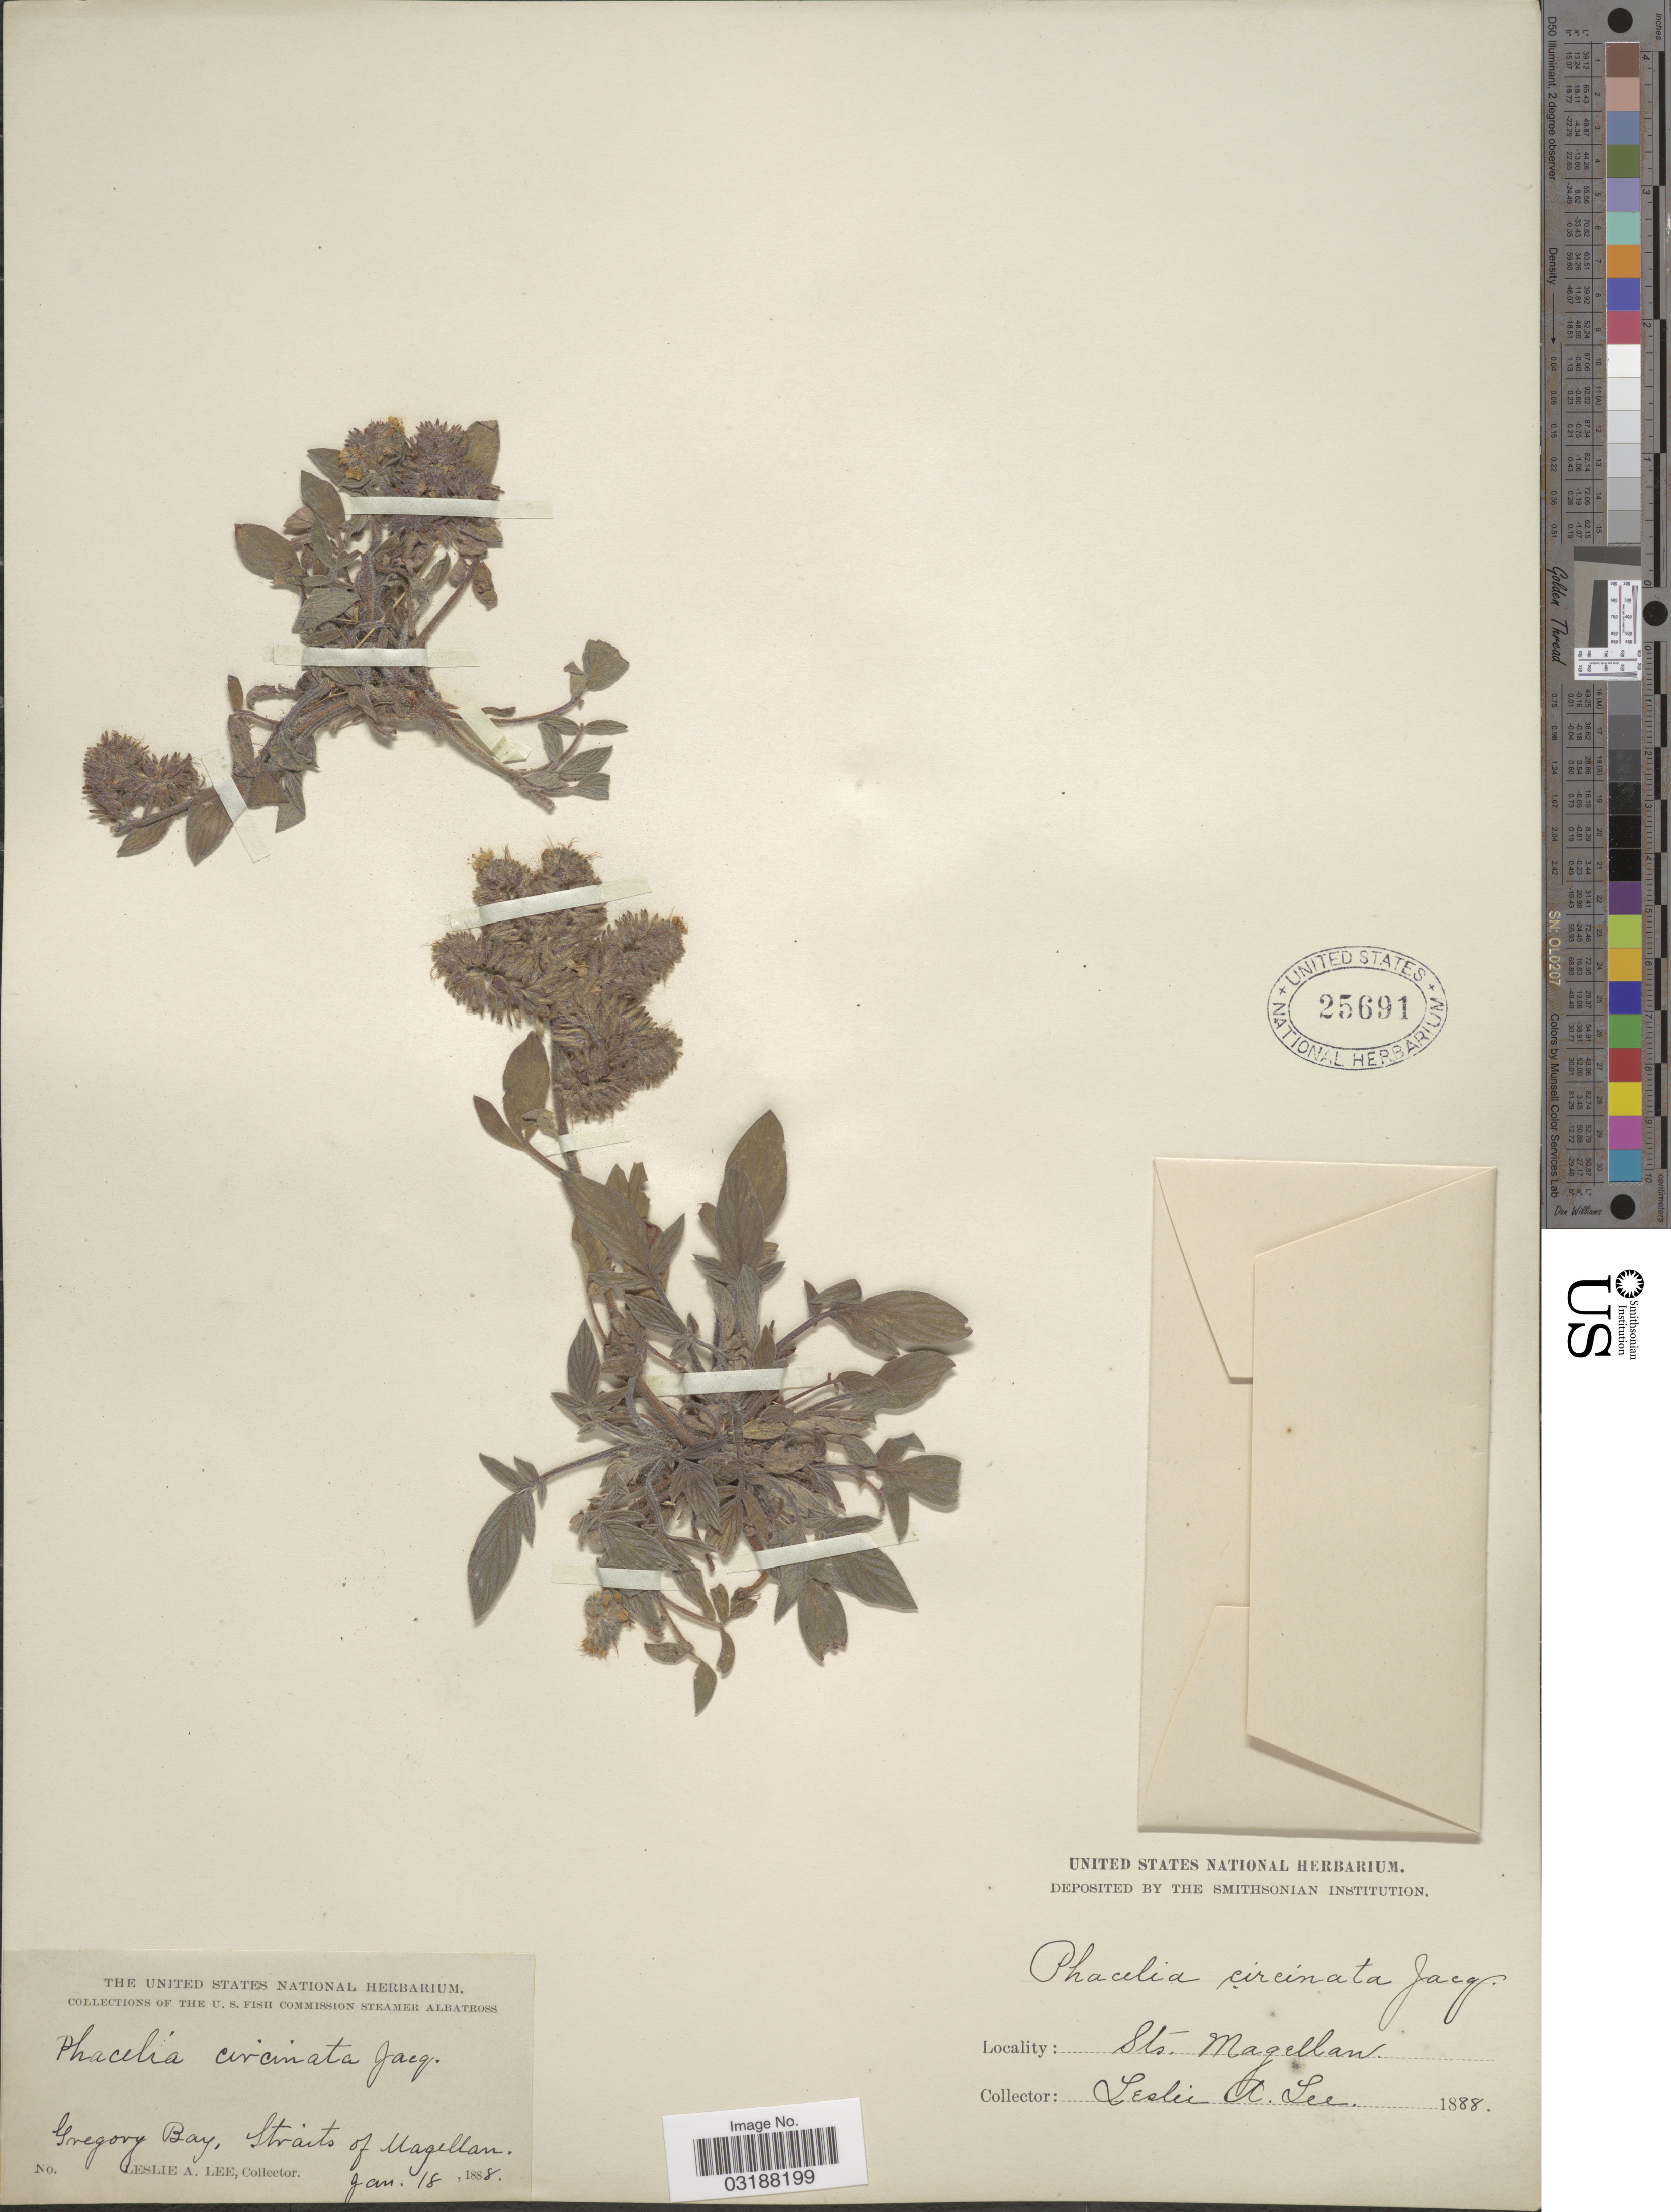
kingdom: Plantae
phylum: Tracheophyta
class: Magnoliopsida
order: Boraginales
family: Hydrophyllaceae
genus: Phacelia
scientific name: Phacelia magellanica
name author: (Lam.) Coville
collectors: L. Lee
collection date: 1888-01-18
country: Chile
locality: Gregory Bay, Straits of Magellan.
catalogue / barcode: US 25691